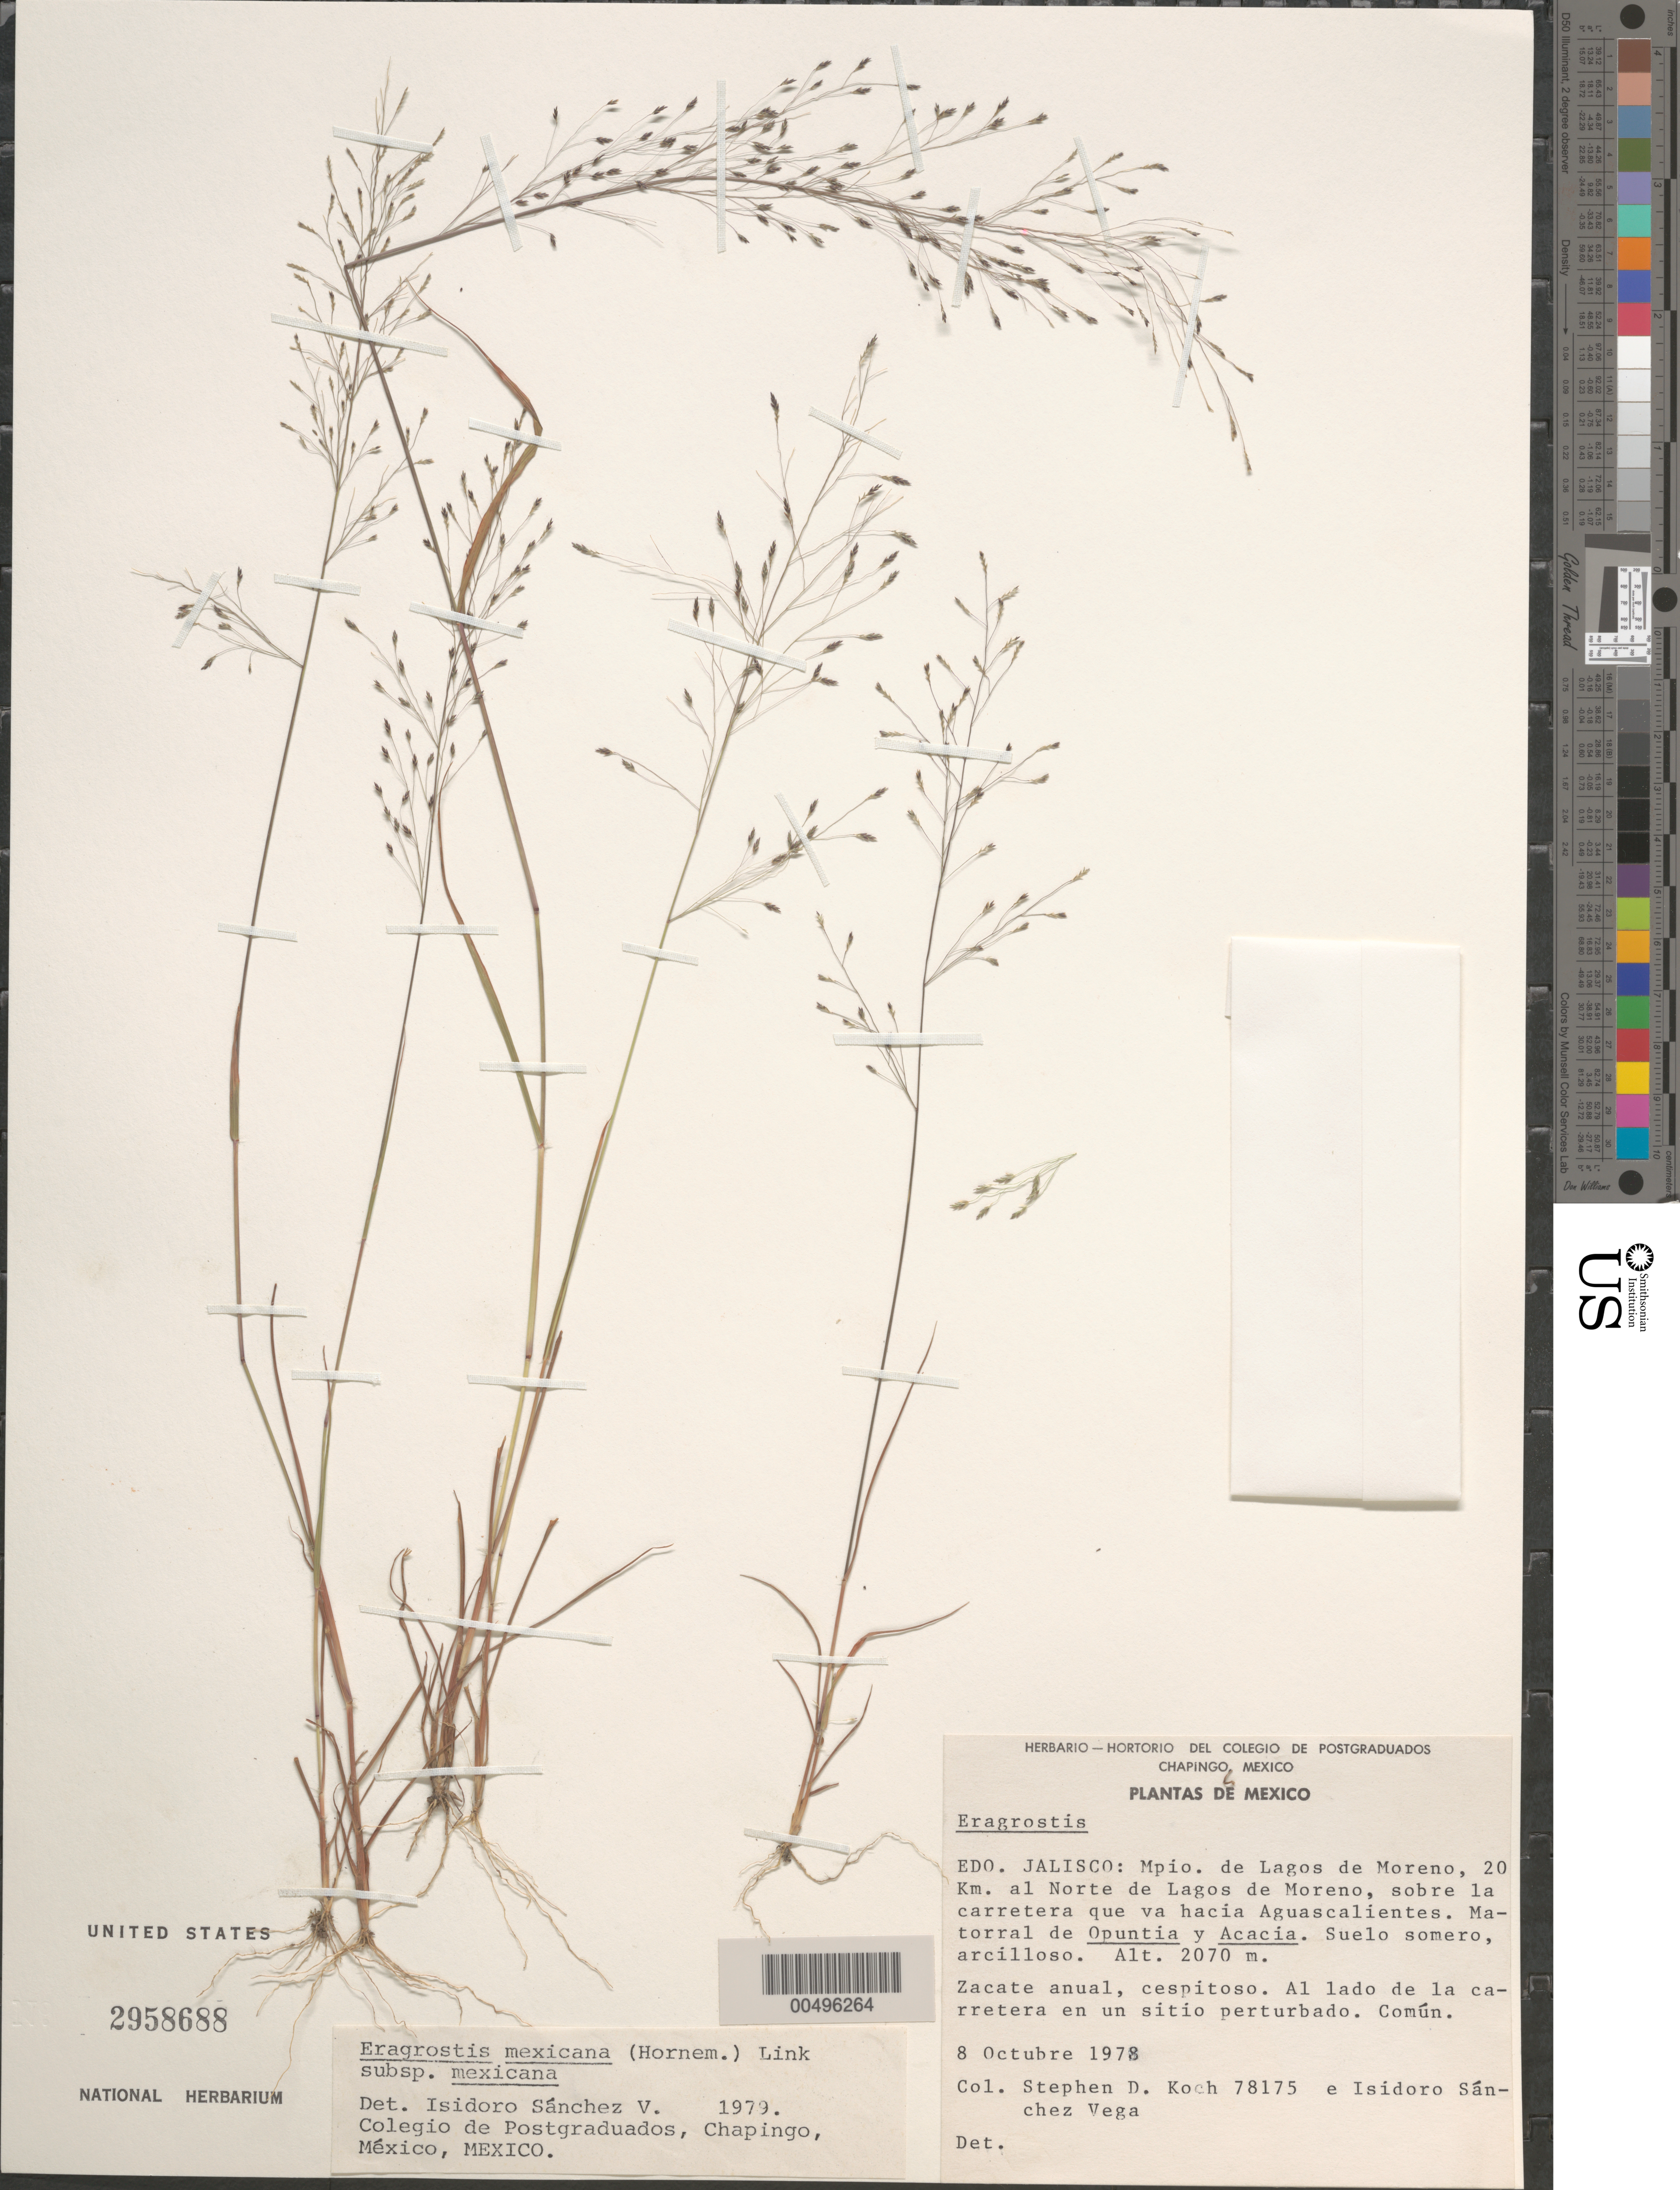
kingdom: Plantae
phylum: Tracheophyta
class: Liliopsida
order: Poales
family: Poaceae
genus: Eragrostis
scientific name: Eragrostis mexicana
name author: (Hornem.) Link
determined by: Sánchez Vega, I. M.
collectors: S. D. Koch & I. M. Sánchez Vega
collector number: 78175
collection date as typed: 8 Oct 1978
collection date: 1978-10-08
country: Mexico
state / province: Jalisco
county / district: Lagos de Moreno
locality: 20 km N of Lagos de Moreno, along the rd toward Aguascalientes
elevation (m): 2070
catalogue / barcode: US 2958688